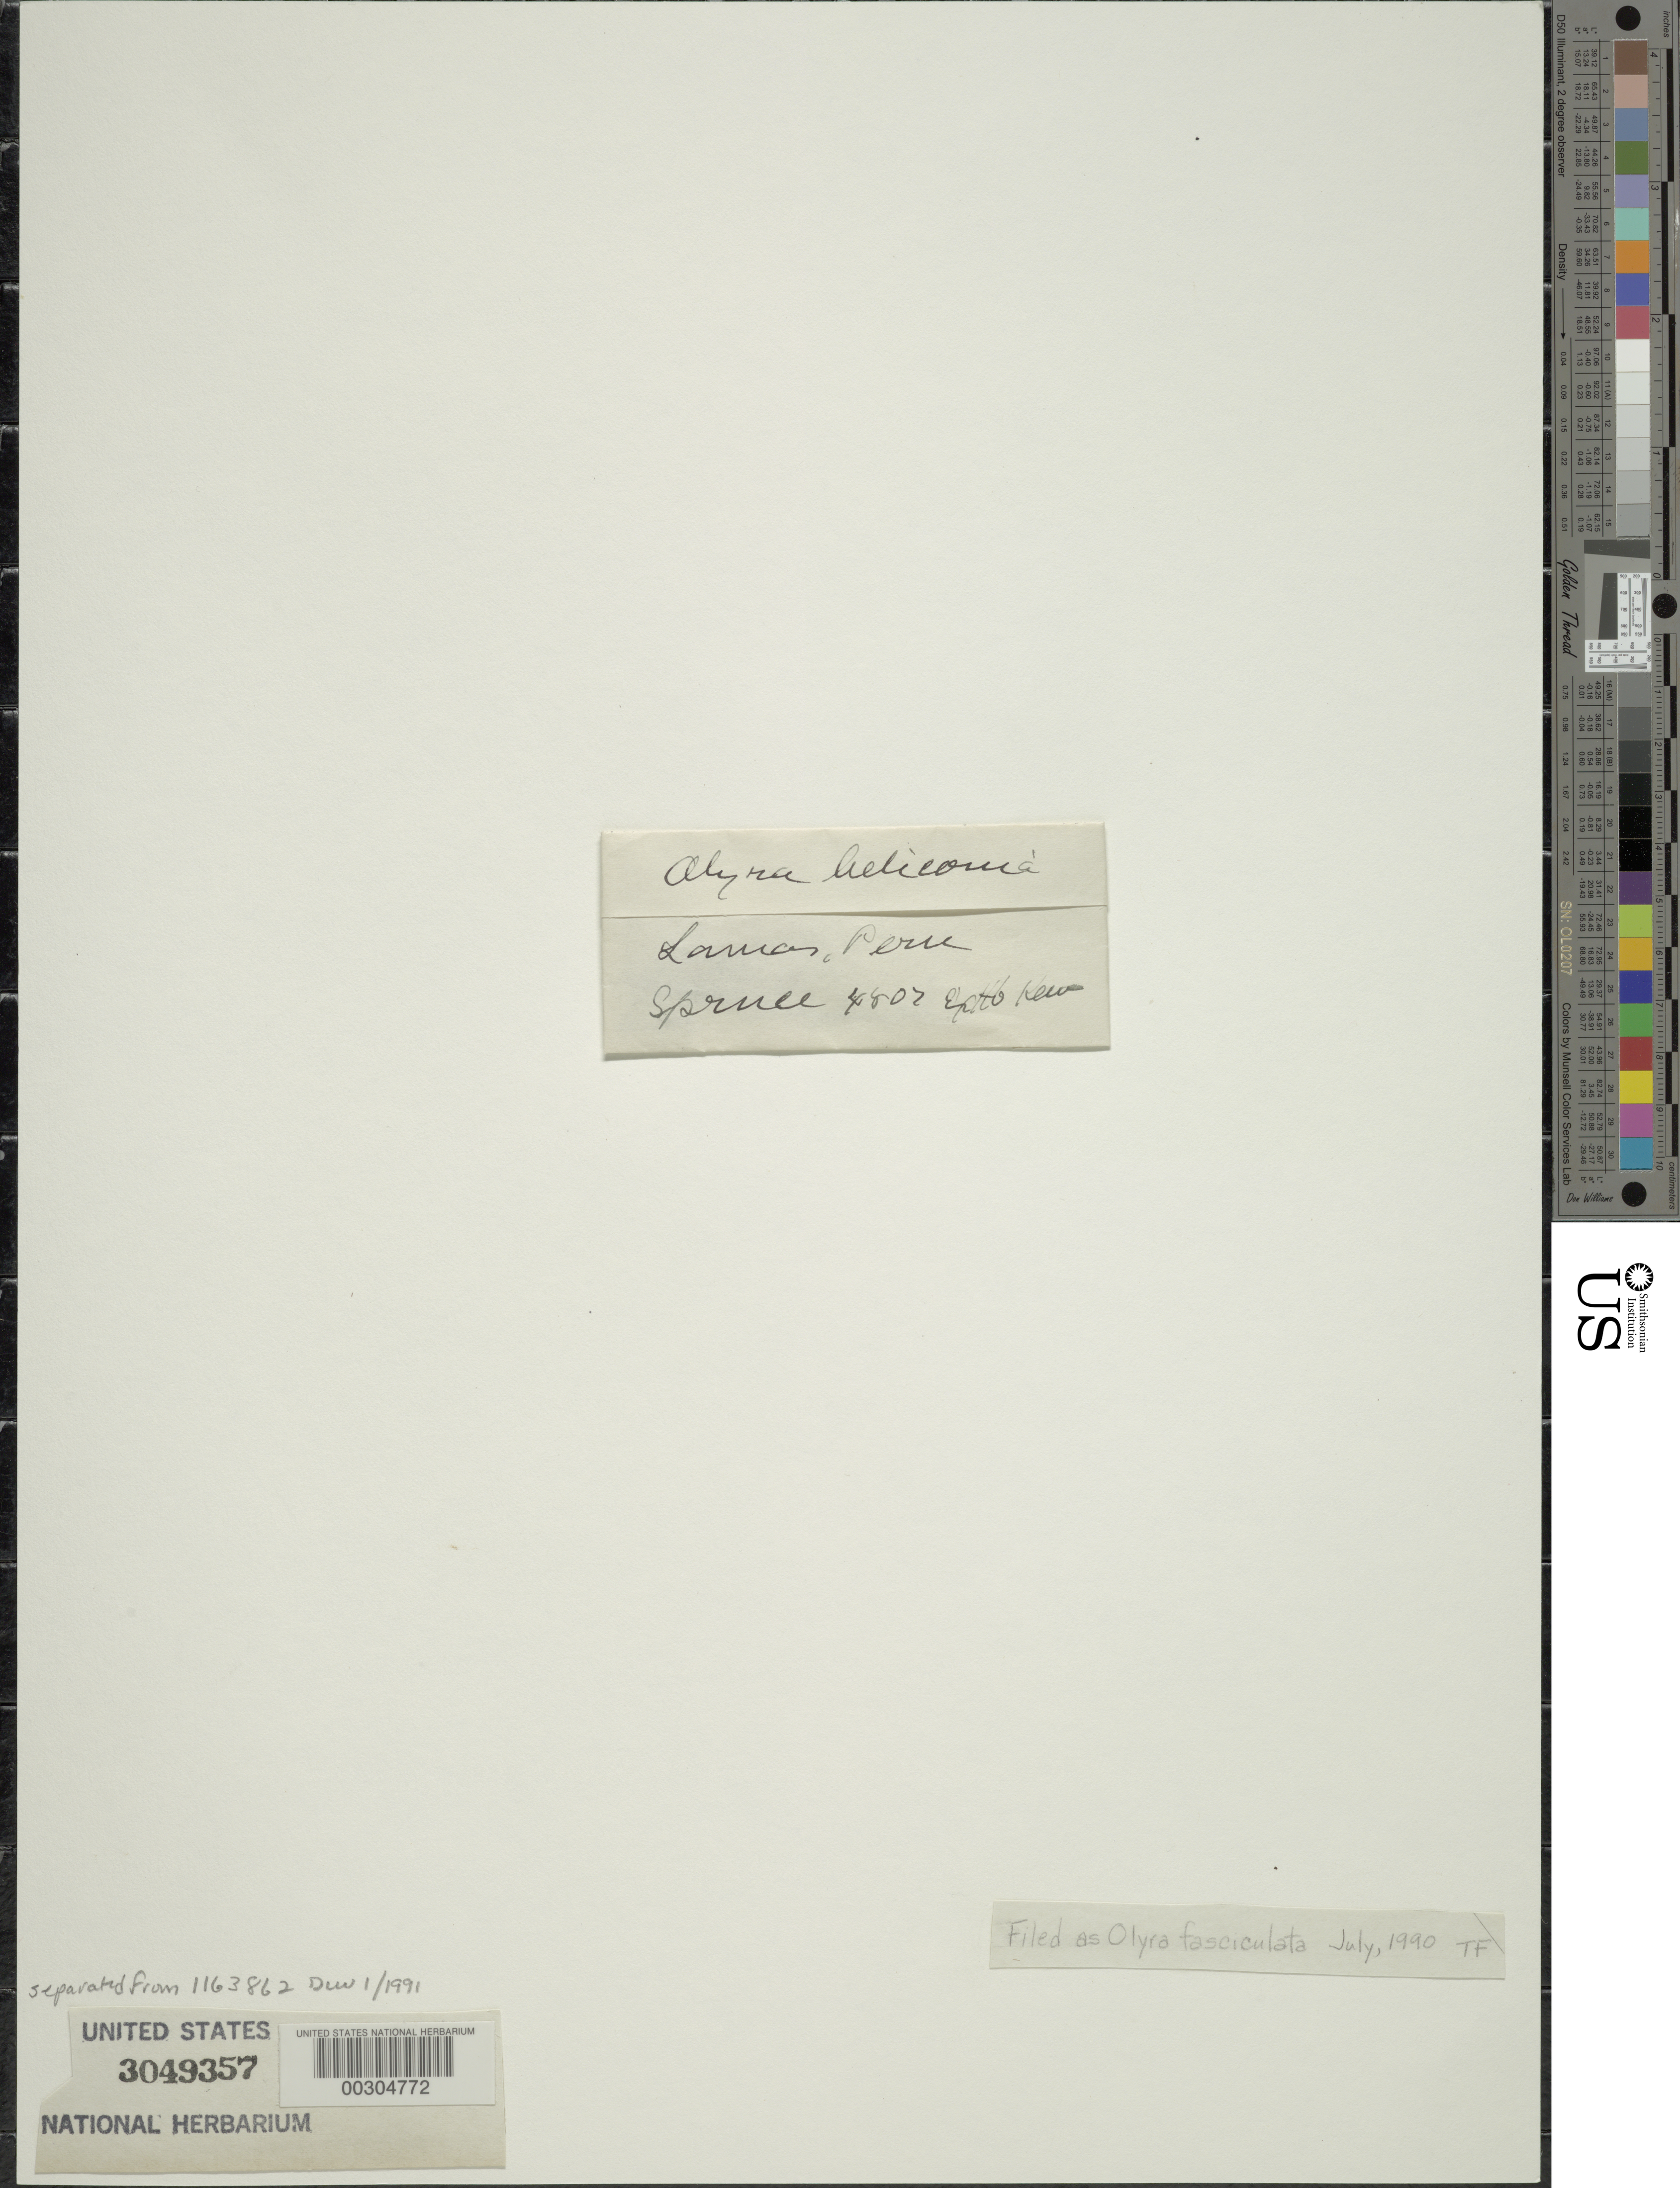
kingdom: Plantae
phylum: Tracheophyta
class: Liliopsida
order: Poales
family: Poaceae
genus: Olyra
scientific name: Olyra fasciculata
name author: Trin.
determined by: Soderstrom, T. R.; Zuloaga, F. O.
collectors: R. Spruce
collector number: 4807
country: Peru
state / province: Lima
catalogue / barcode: US 3049357